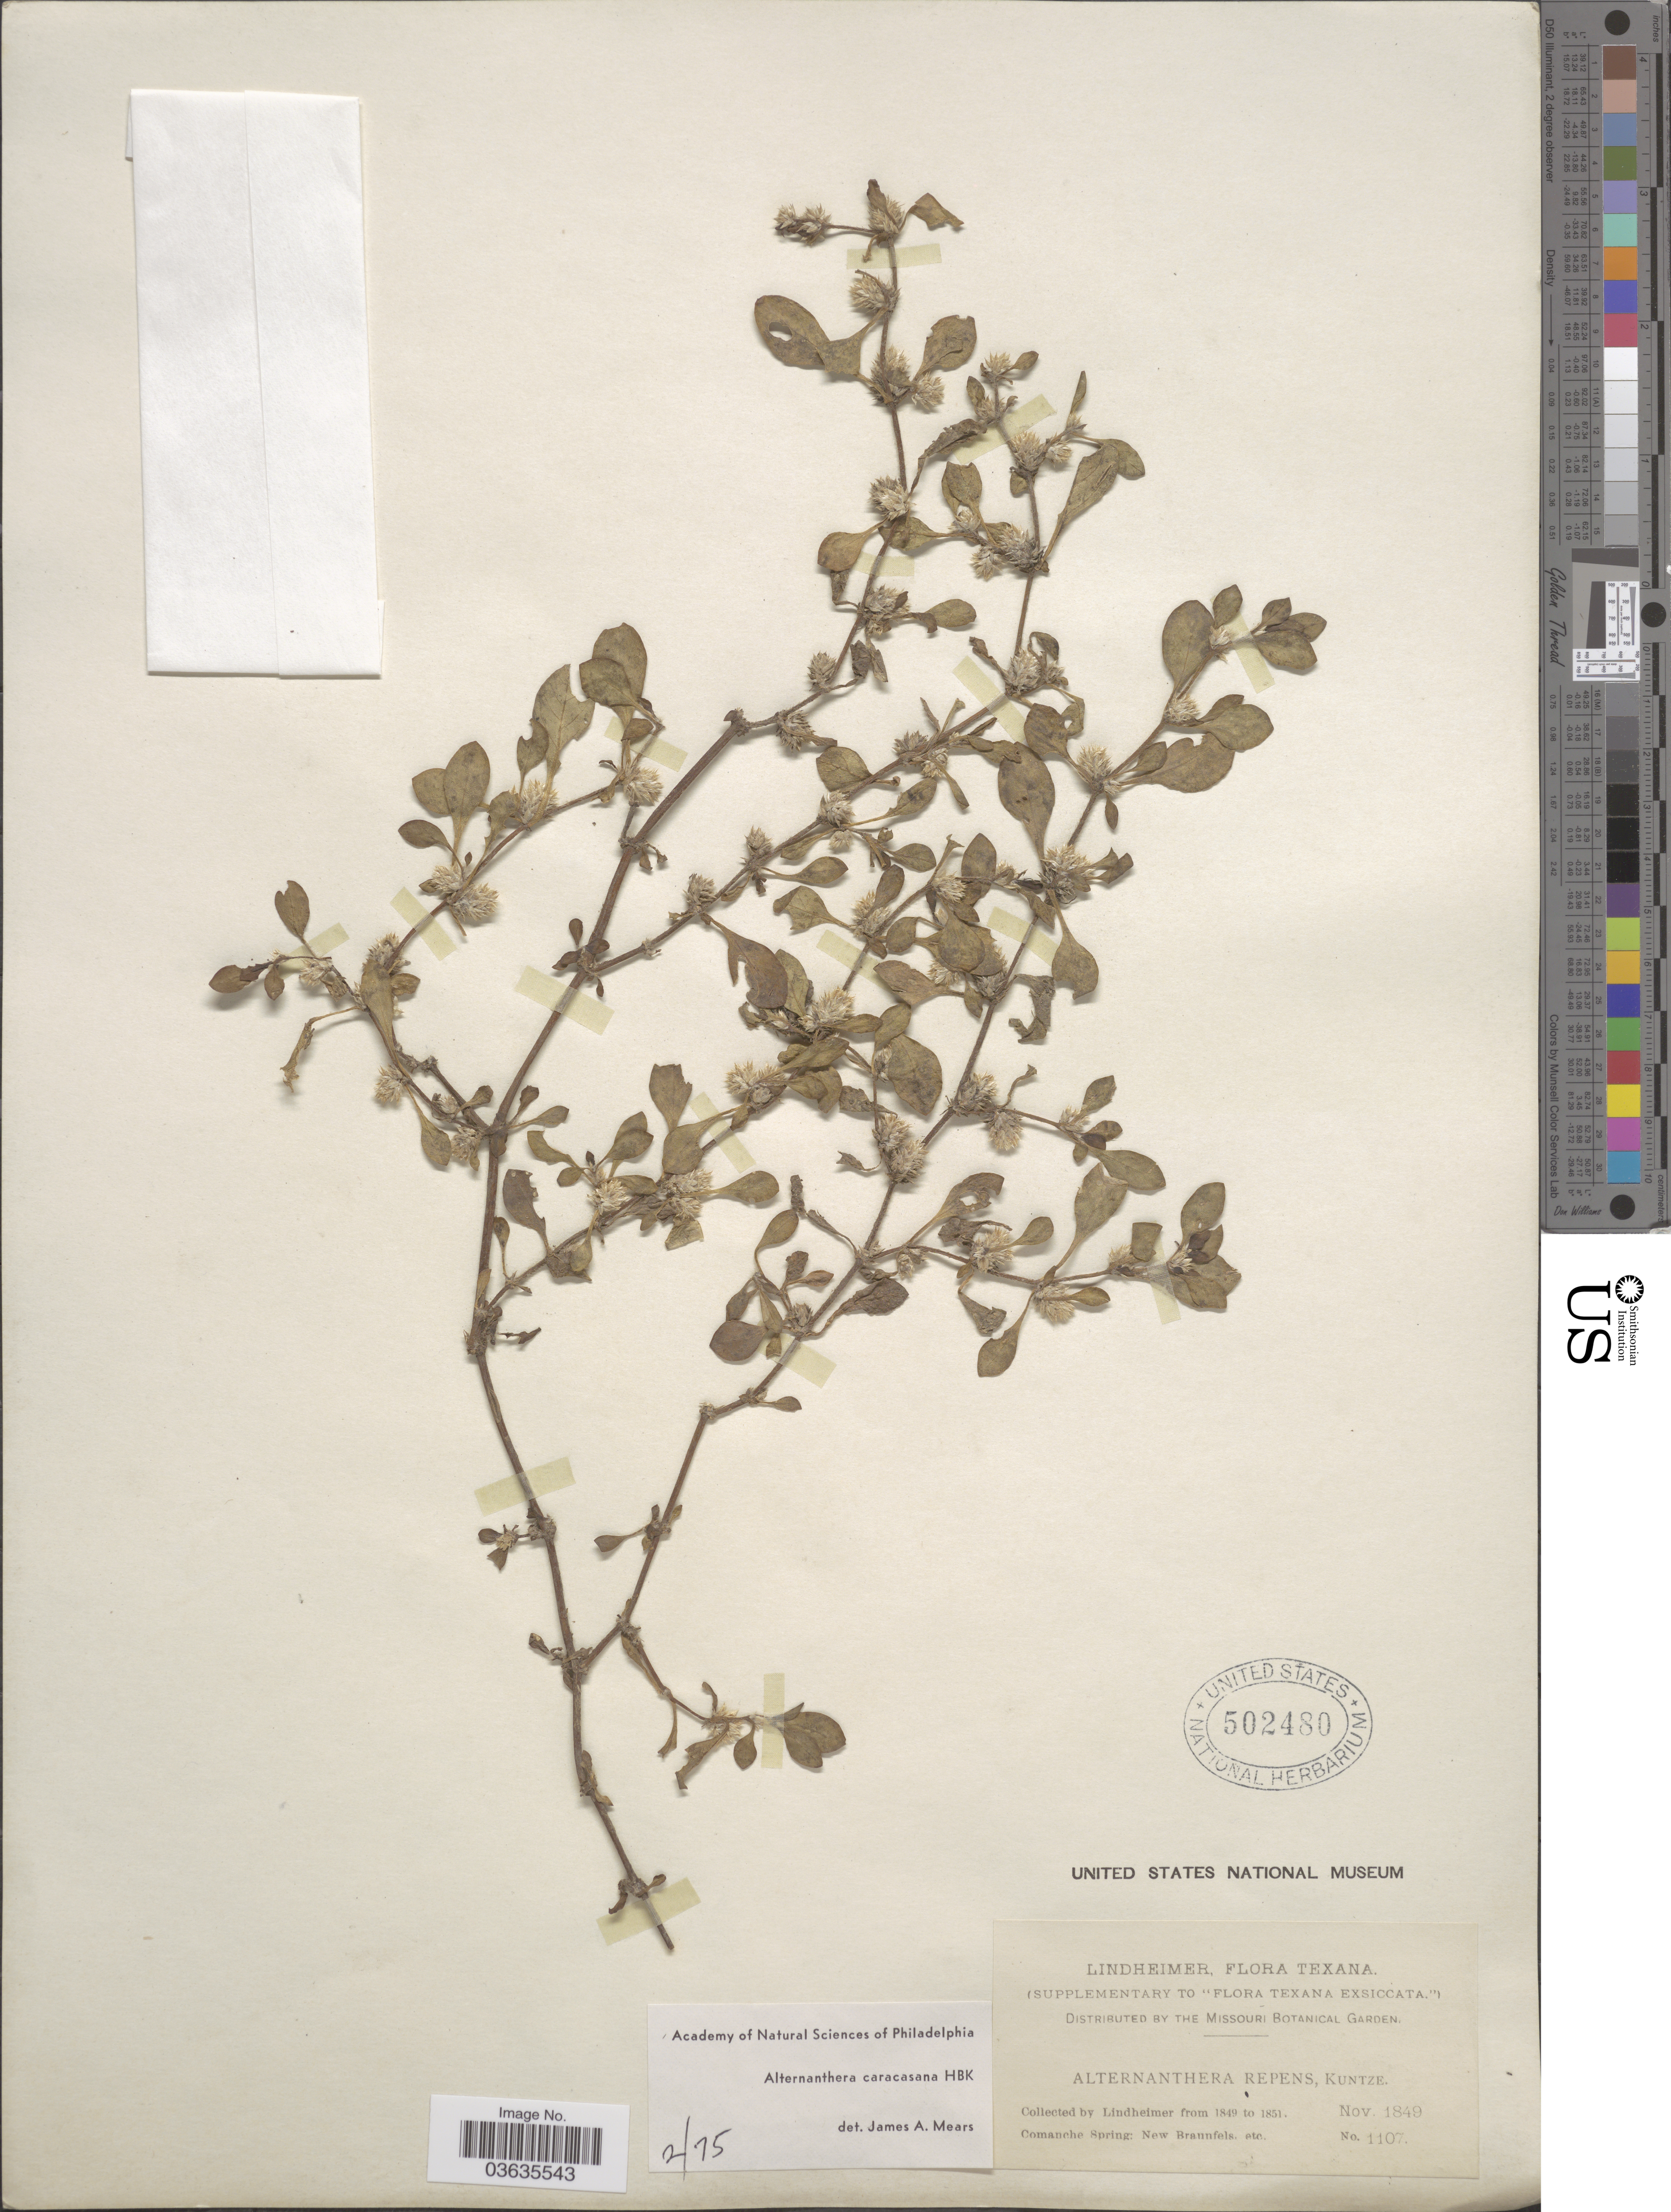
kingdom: Plantae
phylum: Tracheophyta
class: Magnoliopsida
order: Caryophyllales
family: Amaranthaceae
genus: Alternanthera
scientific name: Alternanthera caracasana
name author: Kunth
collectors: -. Lindheimer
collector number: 1107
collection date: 1849-11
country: United States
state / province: Texas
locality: Comanche Spring: New Braunfels, etc.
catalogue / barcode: US 502480